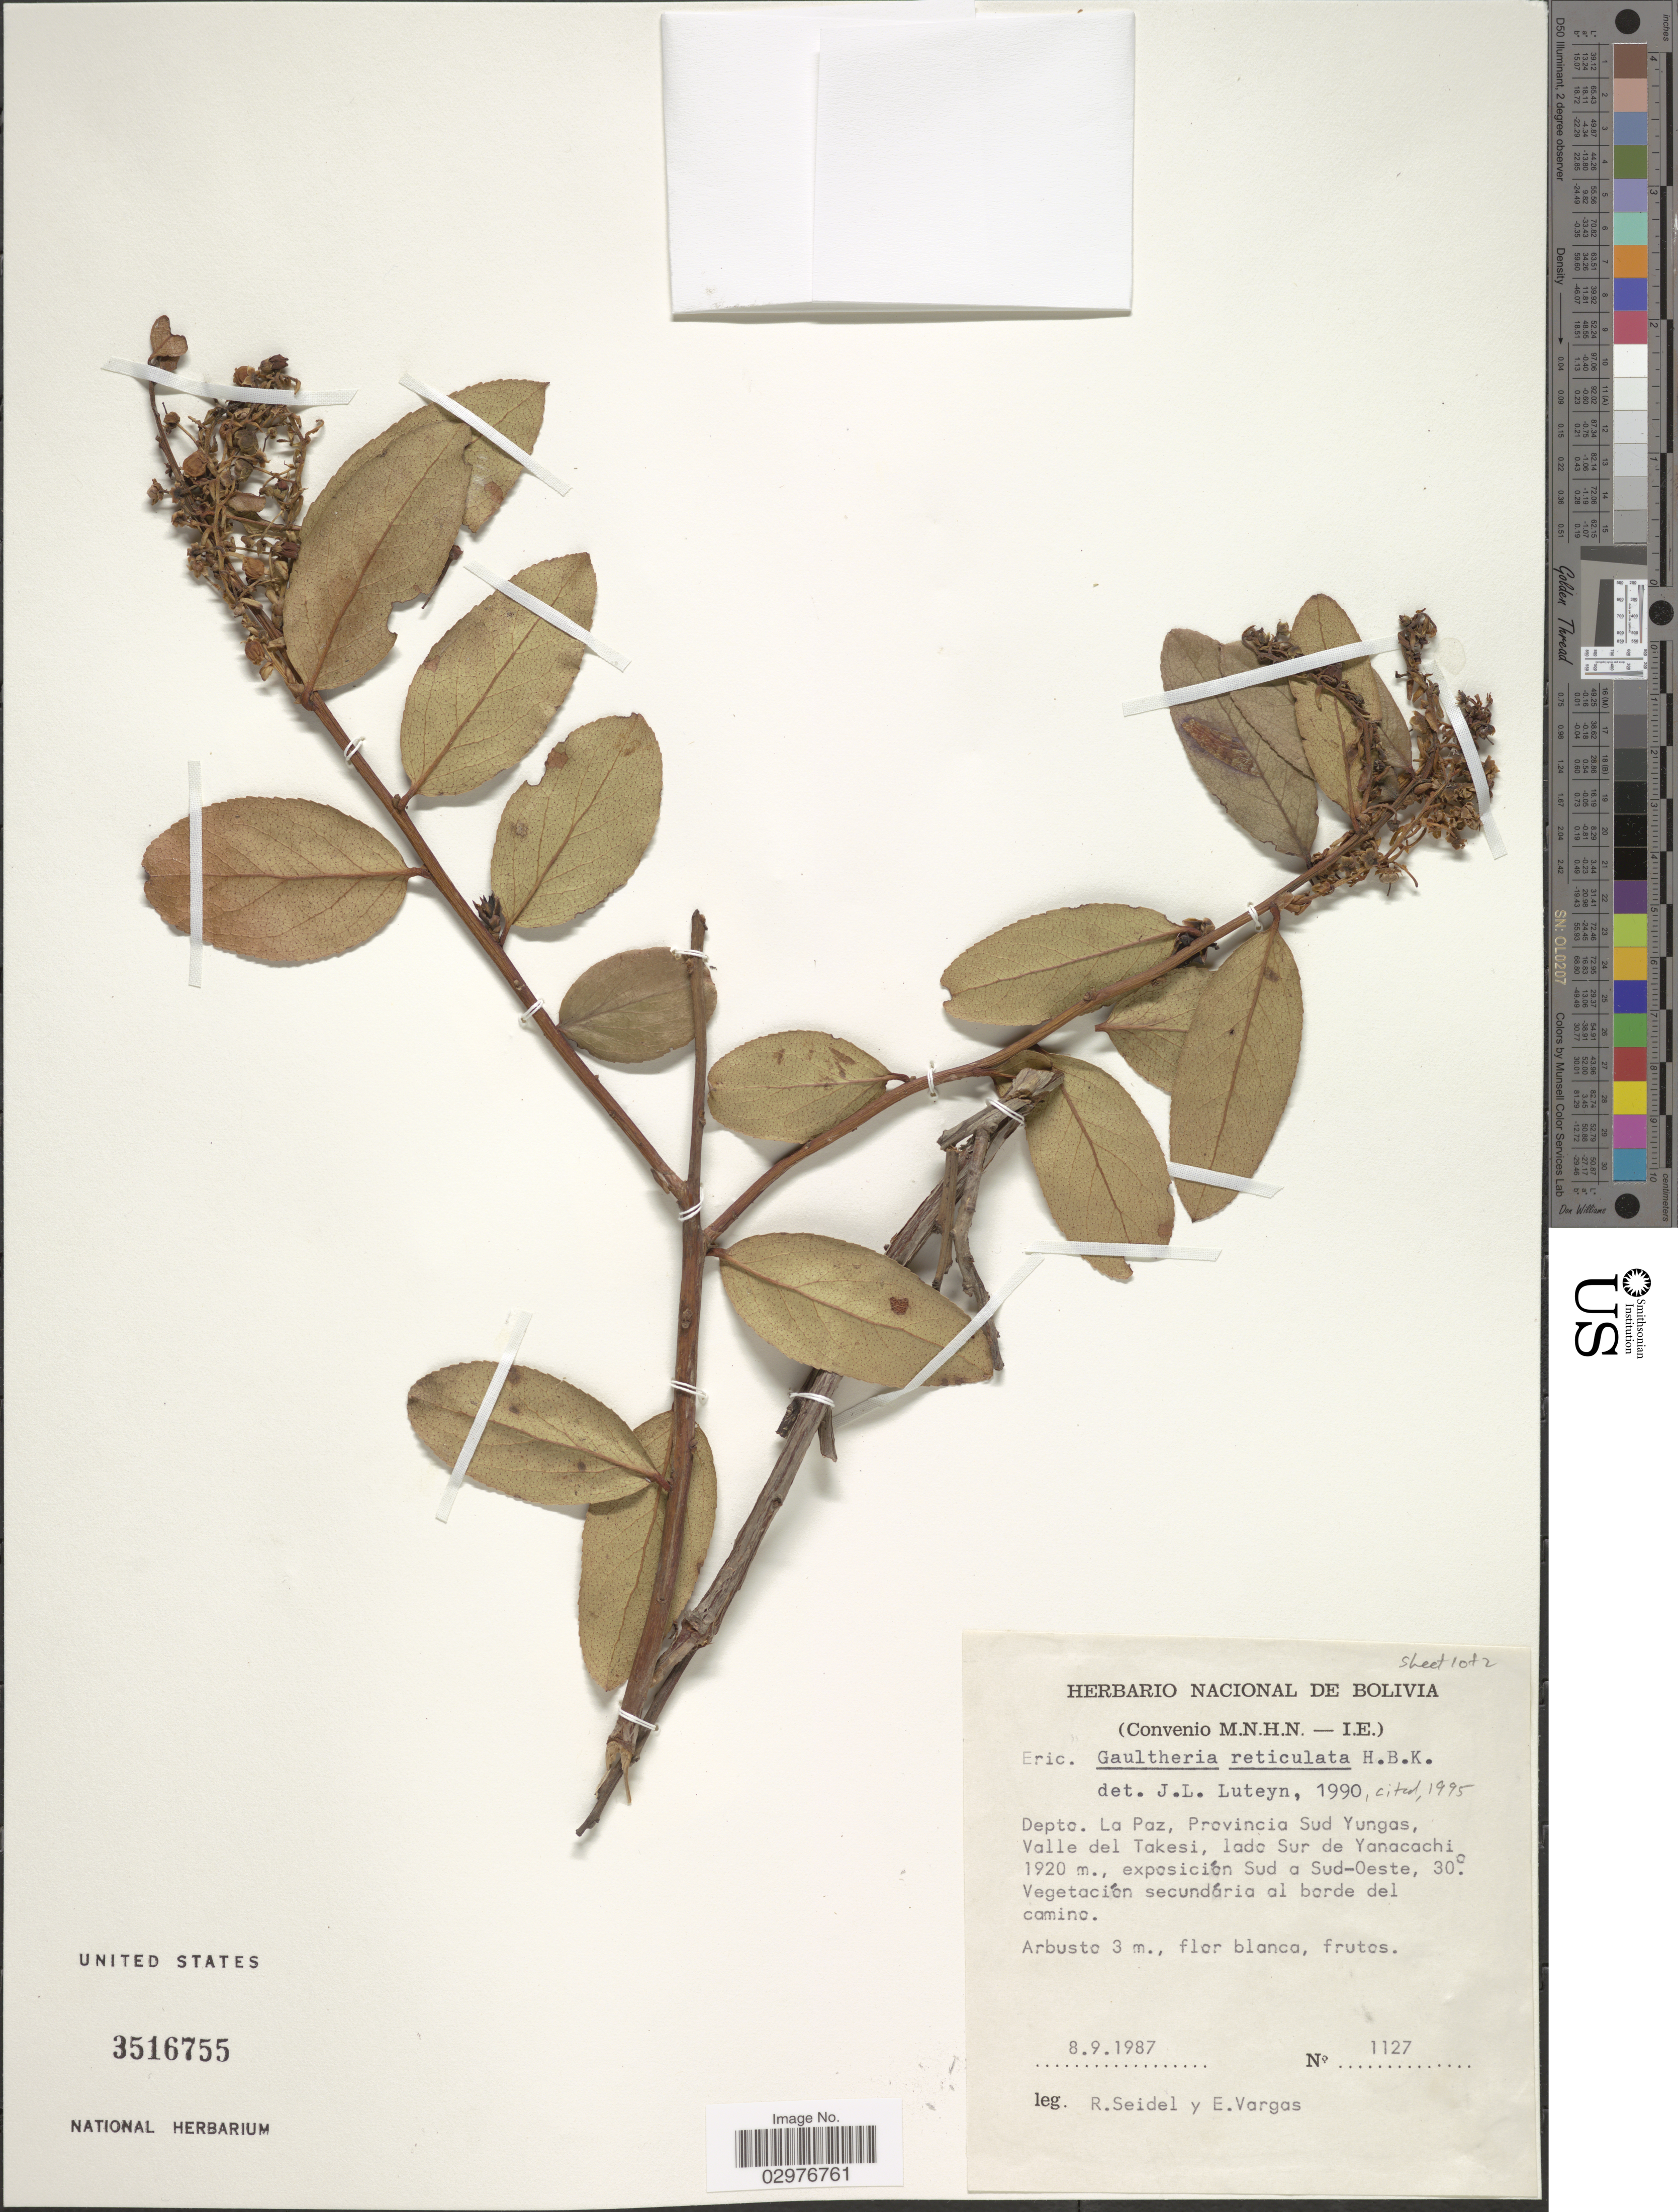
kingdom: Plantae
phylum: Tracheophyta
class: Magnoliopsida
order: Ericales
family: Ericaceae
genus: Gaultheria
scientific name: Gaultheria reticulata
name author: Kunth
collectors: R. Seidel & E. Vargas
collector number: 1127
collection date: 1987-09-08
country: Bolivia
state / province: La Paz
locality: Depto. La Paz, Provincia Sud Yungas, Valle del Takesi, lado Sur de Yanacachi. Sud a Sud-Oeste, 30°.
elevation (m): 1920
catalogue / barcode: US 3516755